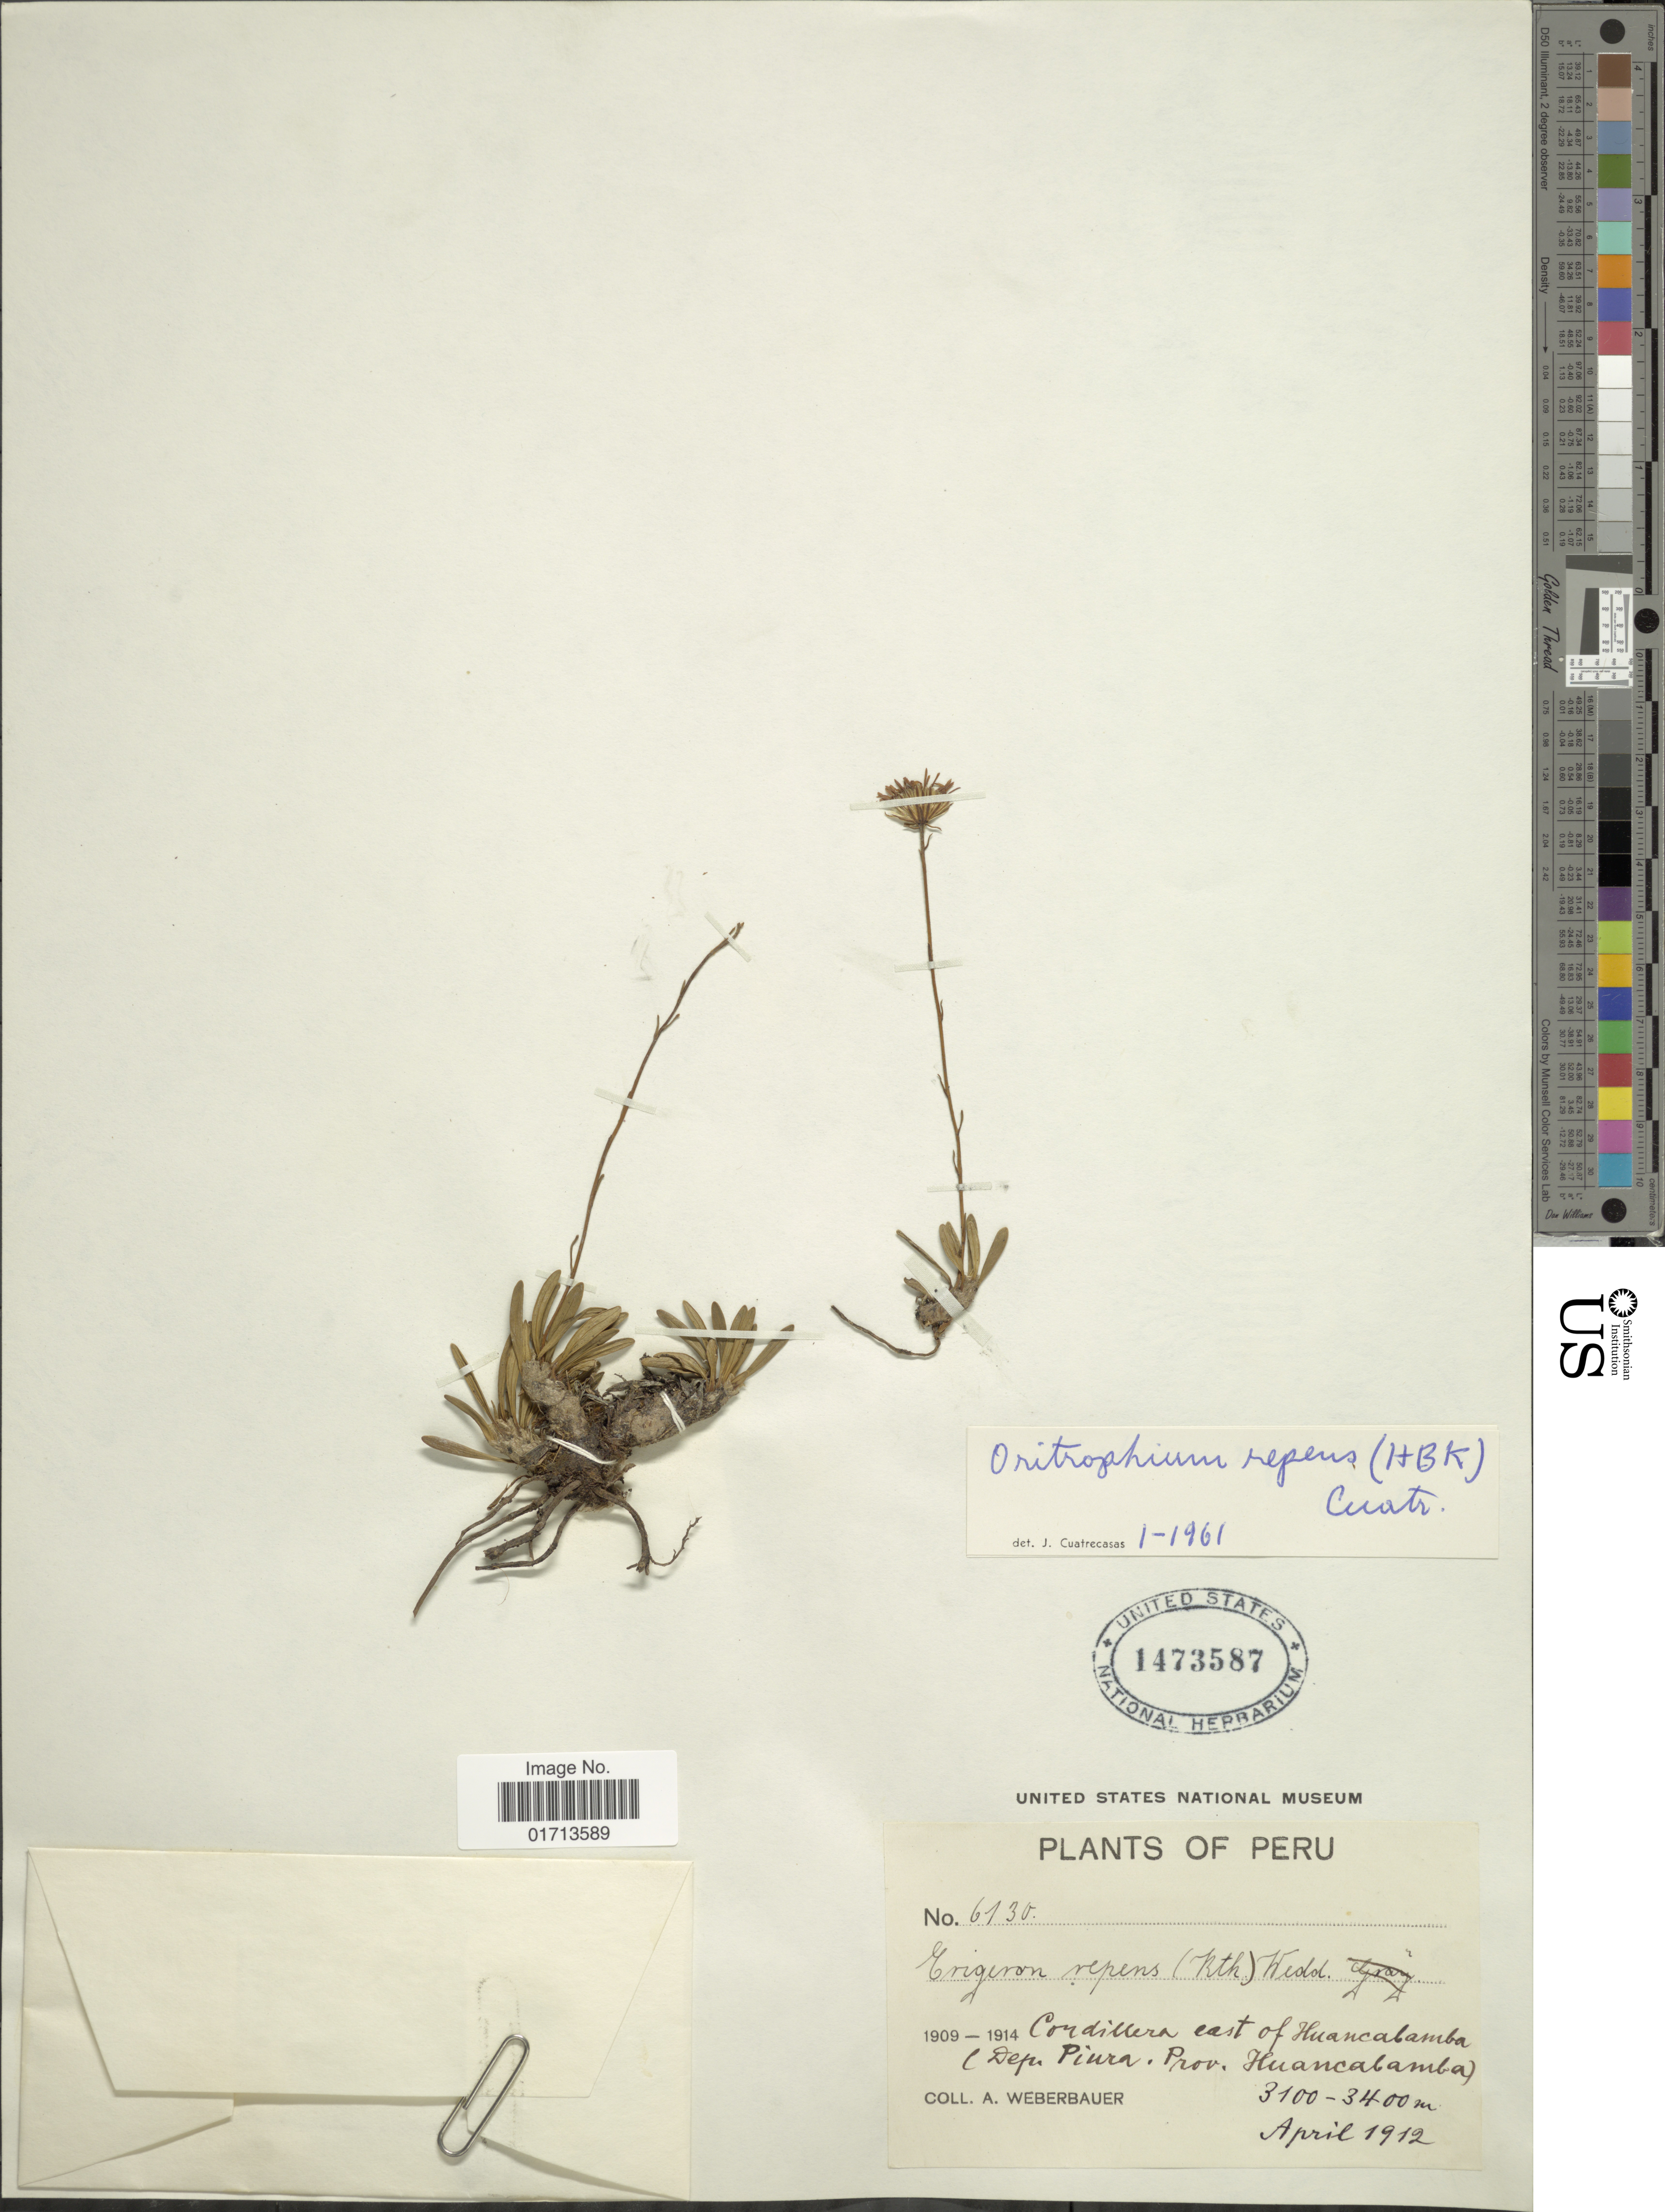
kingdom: Plantae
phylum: Tracheophyta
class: Magnoliopsida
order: Asterales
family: Asteraceae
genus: Oritrophium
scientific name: Oritrophium repens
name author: (Kunth) Cuatrec.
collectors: A. Weberbauer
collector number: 6130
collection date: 1912-04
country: Peru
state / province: Piura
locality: Cordillera east of Huancalamba, (Dep. Piura, prov. Huancabamba)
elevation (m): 3100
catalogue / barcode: US 1473587